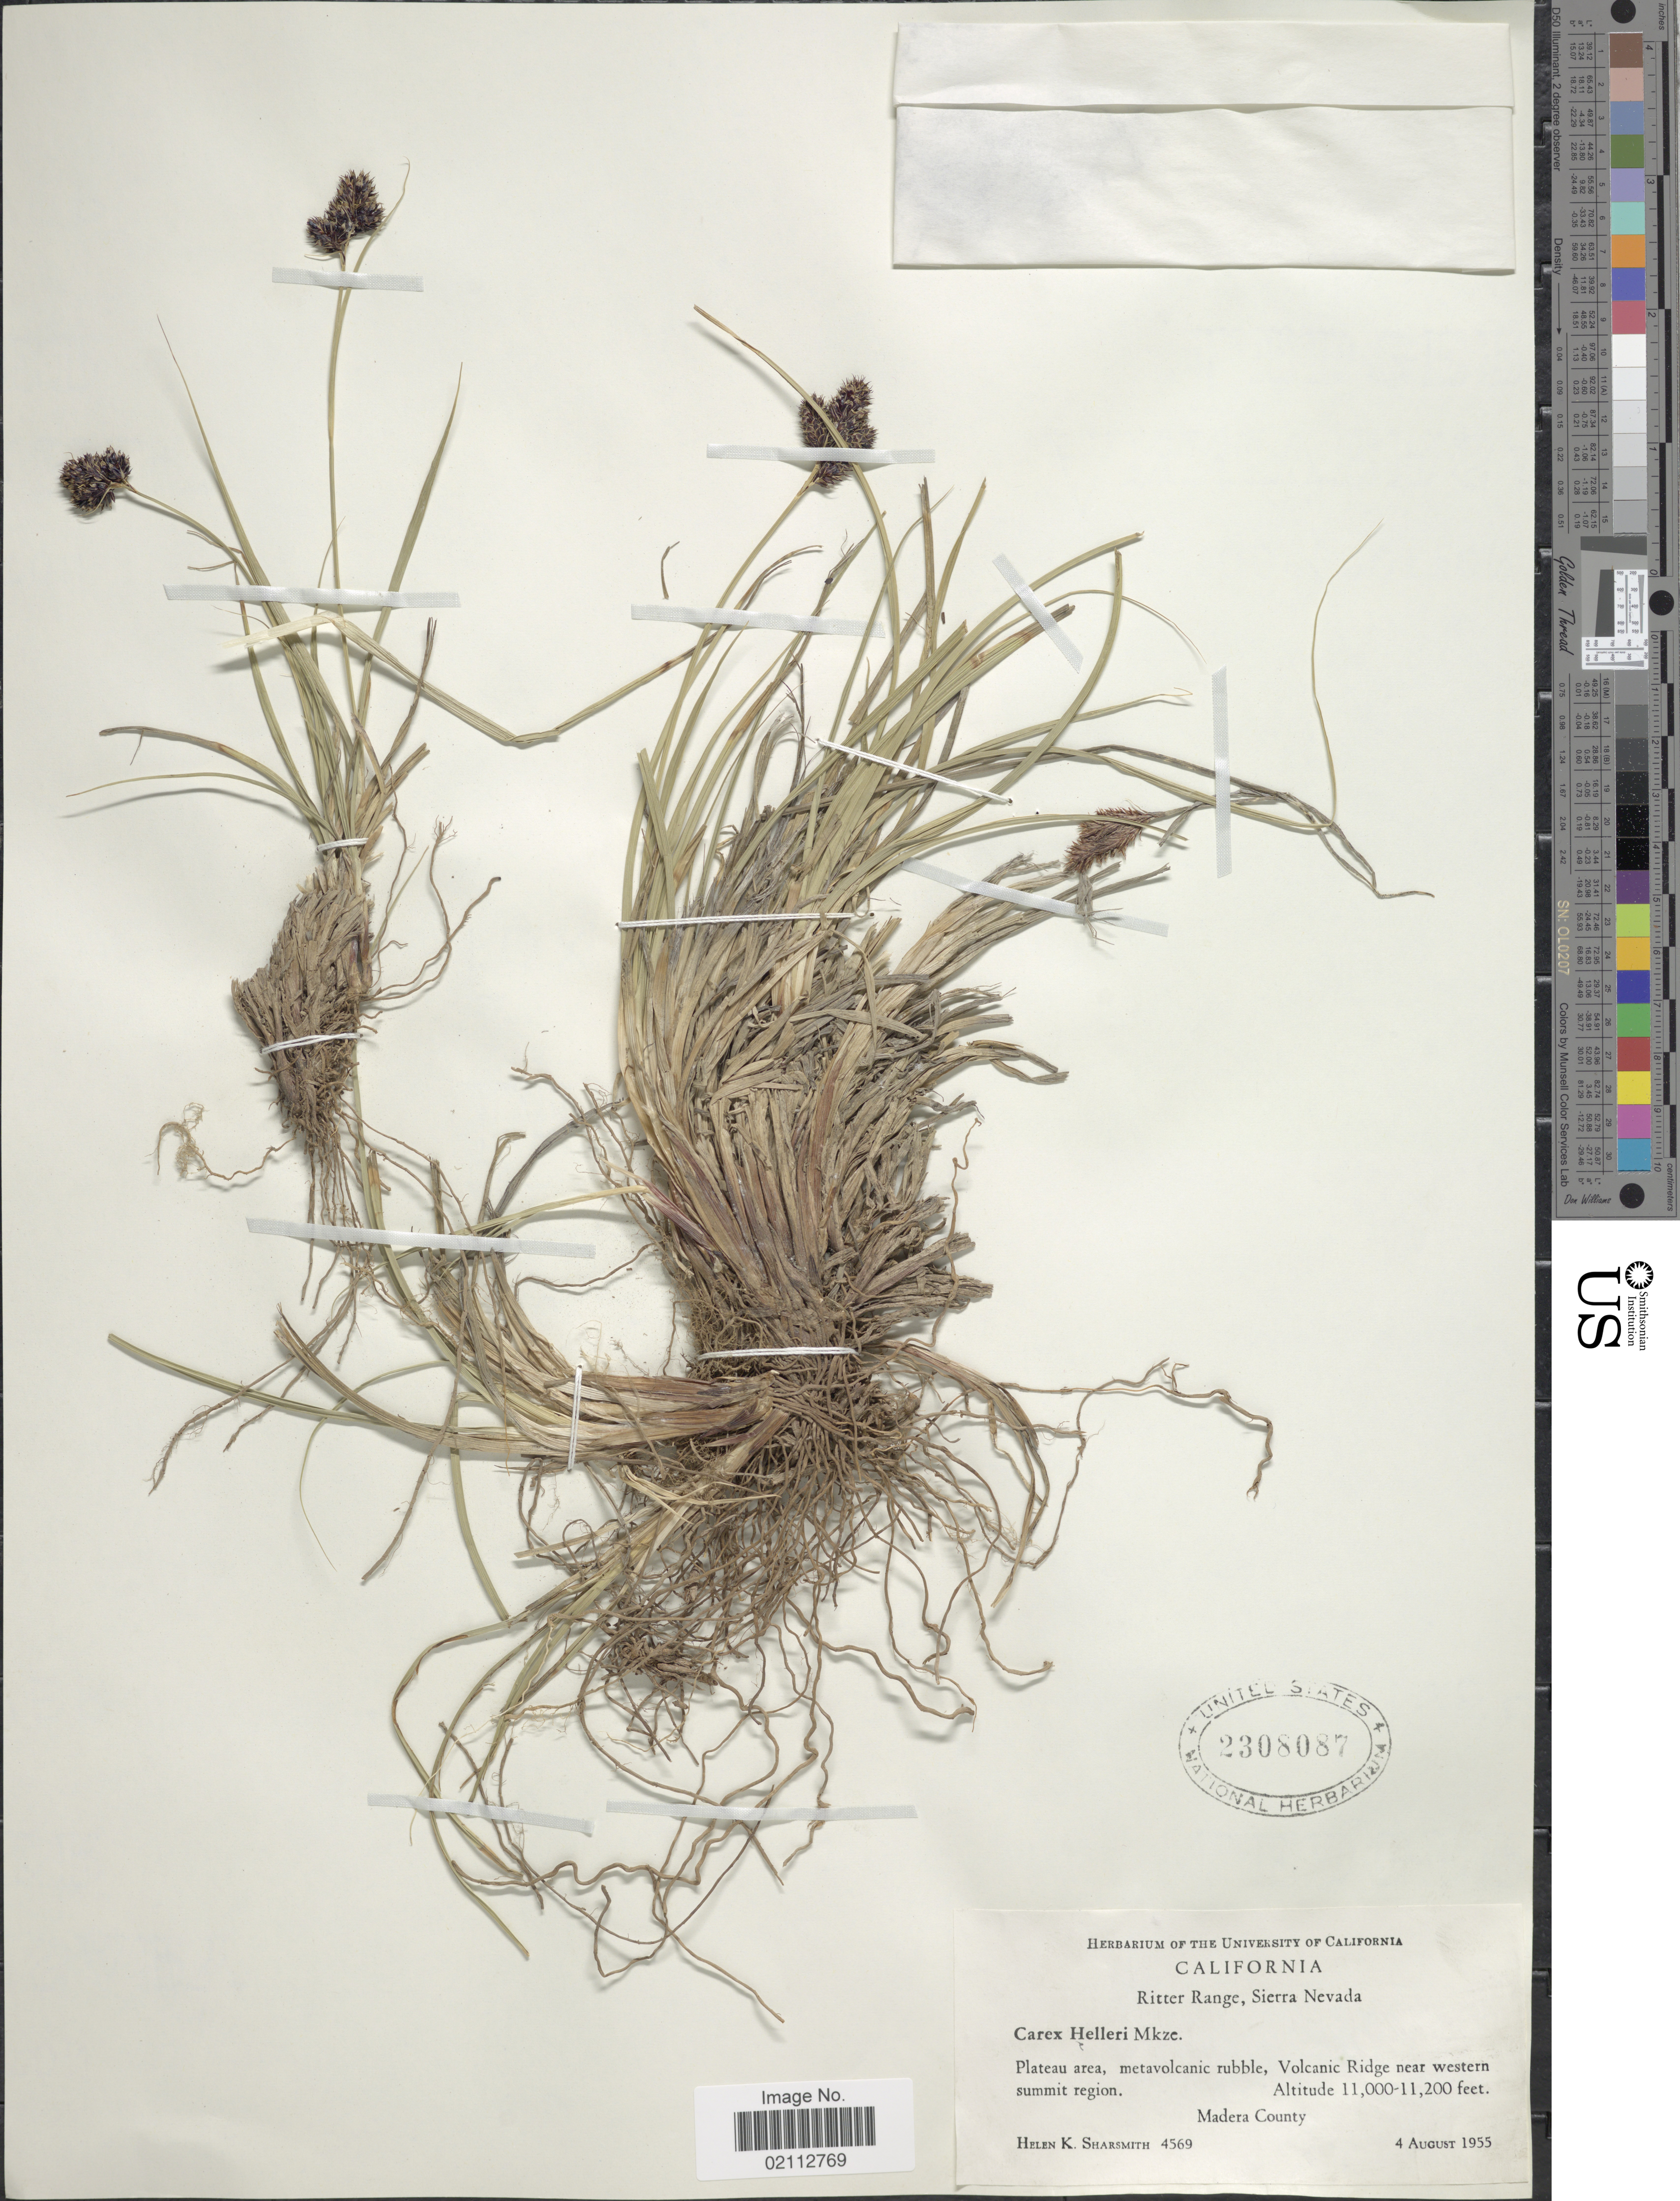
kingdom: Plantae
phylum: Tracheophyta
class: Liliopsida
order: Poales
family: Cyperaceae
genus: Carex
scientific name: Carex helleri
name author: Mack.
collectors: H. Sharsmith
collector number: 4569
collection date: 1955-08-04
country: United States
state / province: California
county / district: Madera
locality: Ritter Range, Sierra Nevada. Volcanic Ridge near western summit region. Madera County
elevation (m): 3353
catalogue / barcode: US 2308087